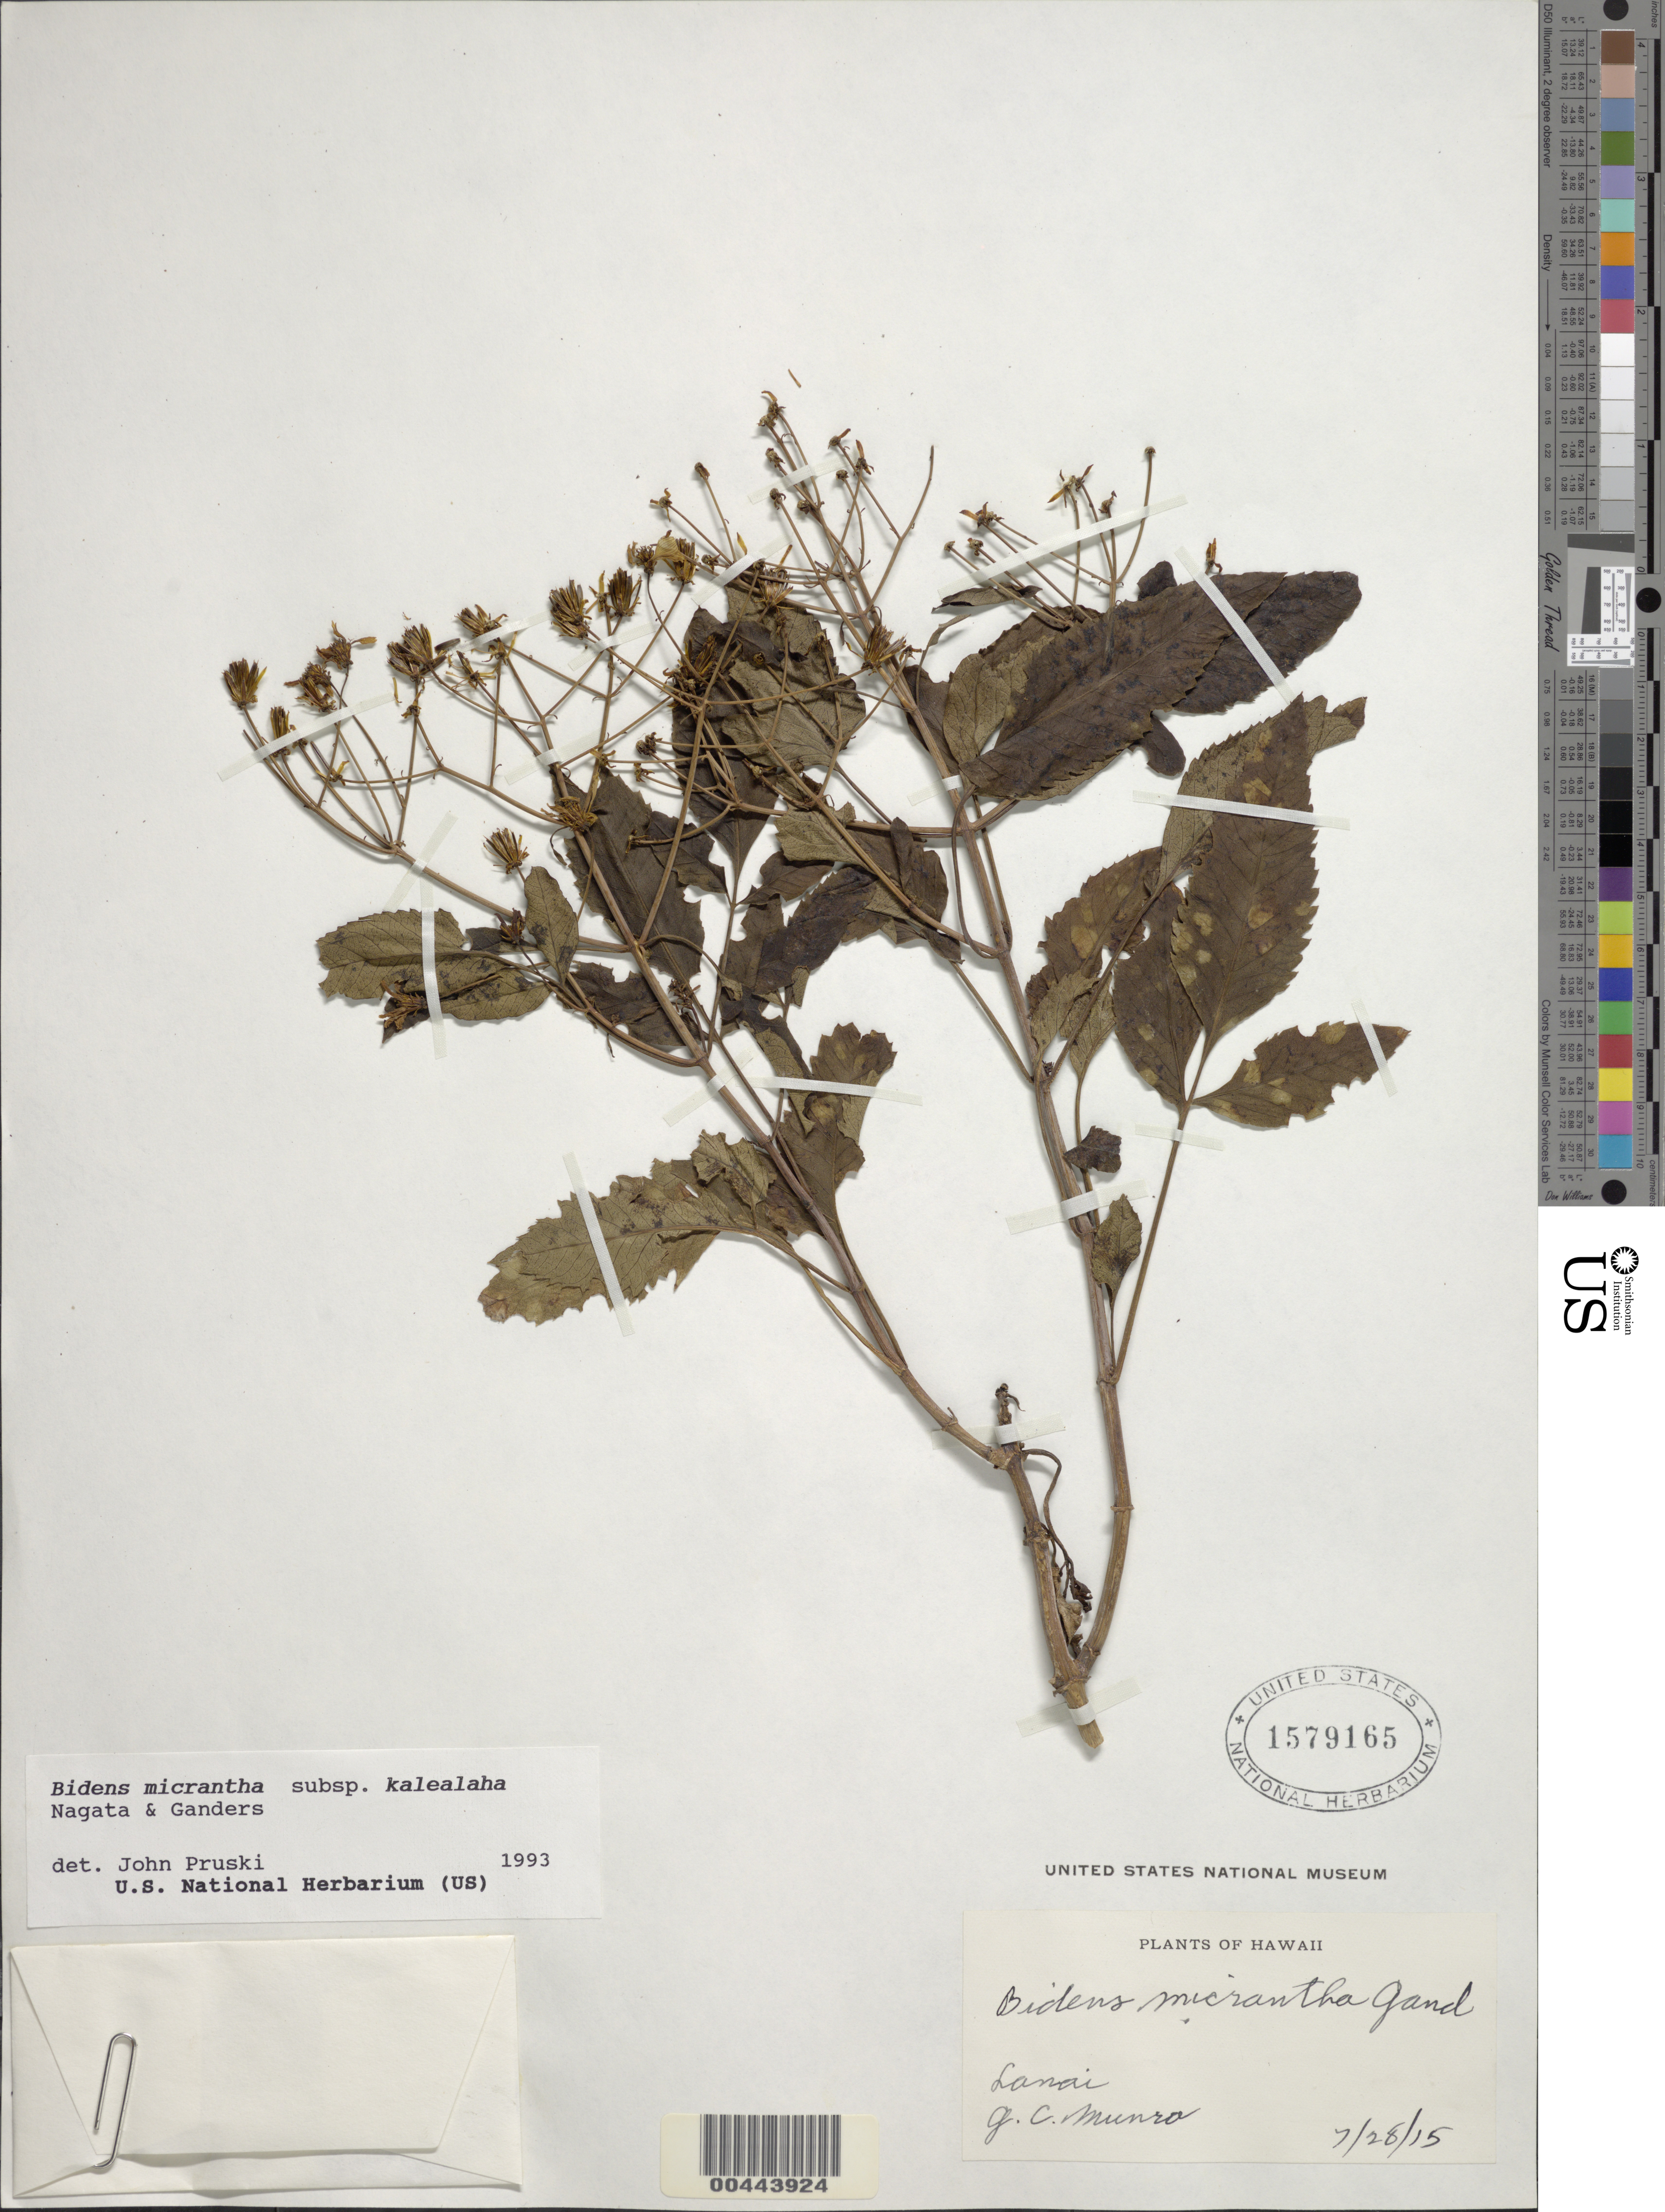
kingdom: Plantae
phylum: Tracheophyta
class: Magnoliopsida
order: Asterales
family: Asteraceae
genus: Bidens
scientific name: Bidens micrantha subsp. kalealaha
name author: Nagata & Ganders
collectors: G. C. Munro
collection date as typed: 28 Jul 1915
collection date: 1915-07-28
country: United States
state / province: Hawaii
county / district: Maui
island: Lana'i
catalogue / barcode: US 1579165